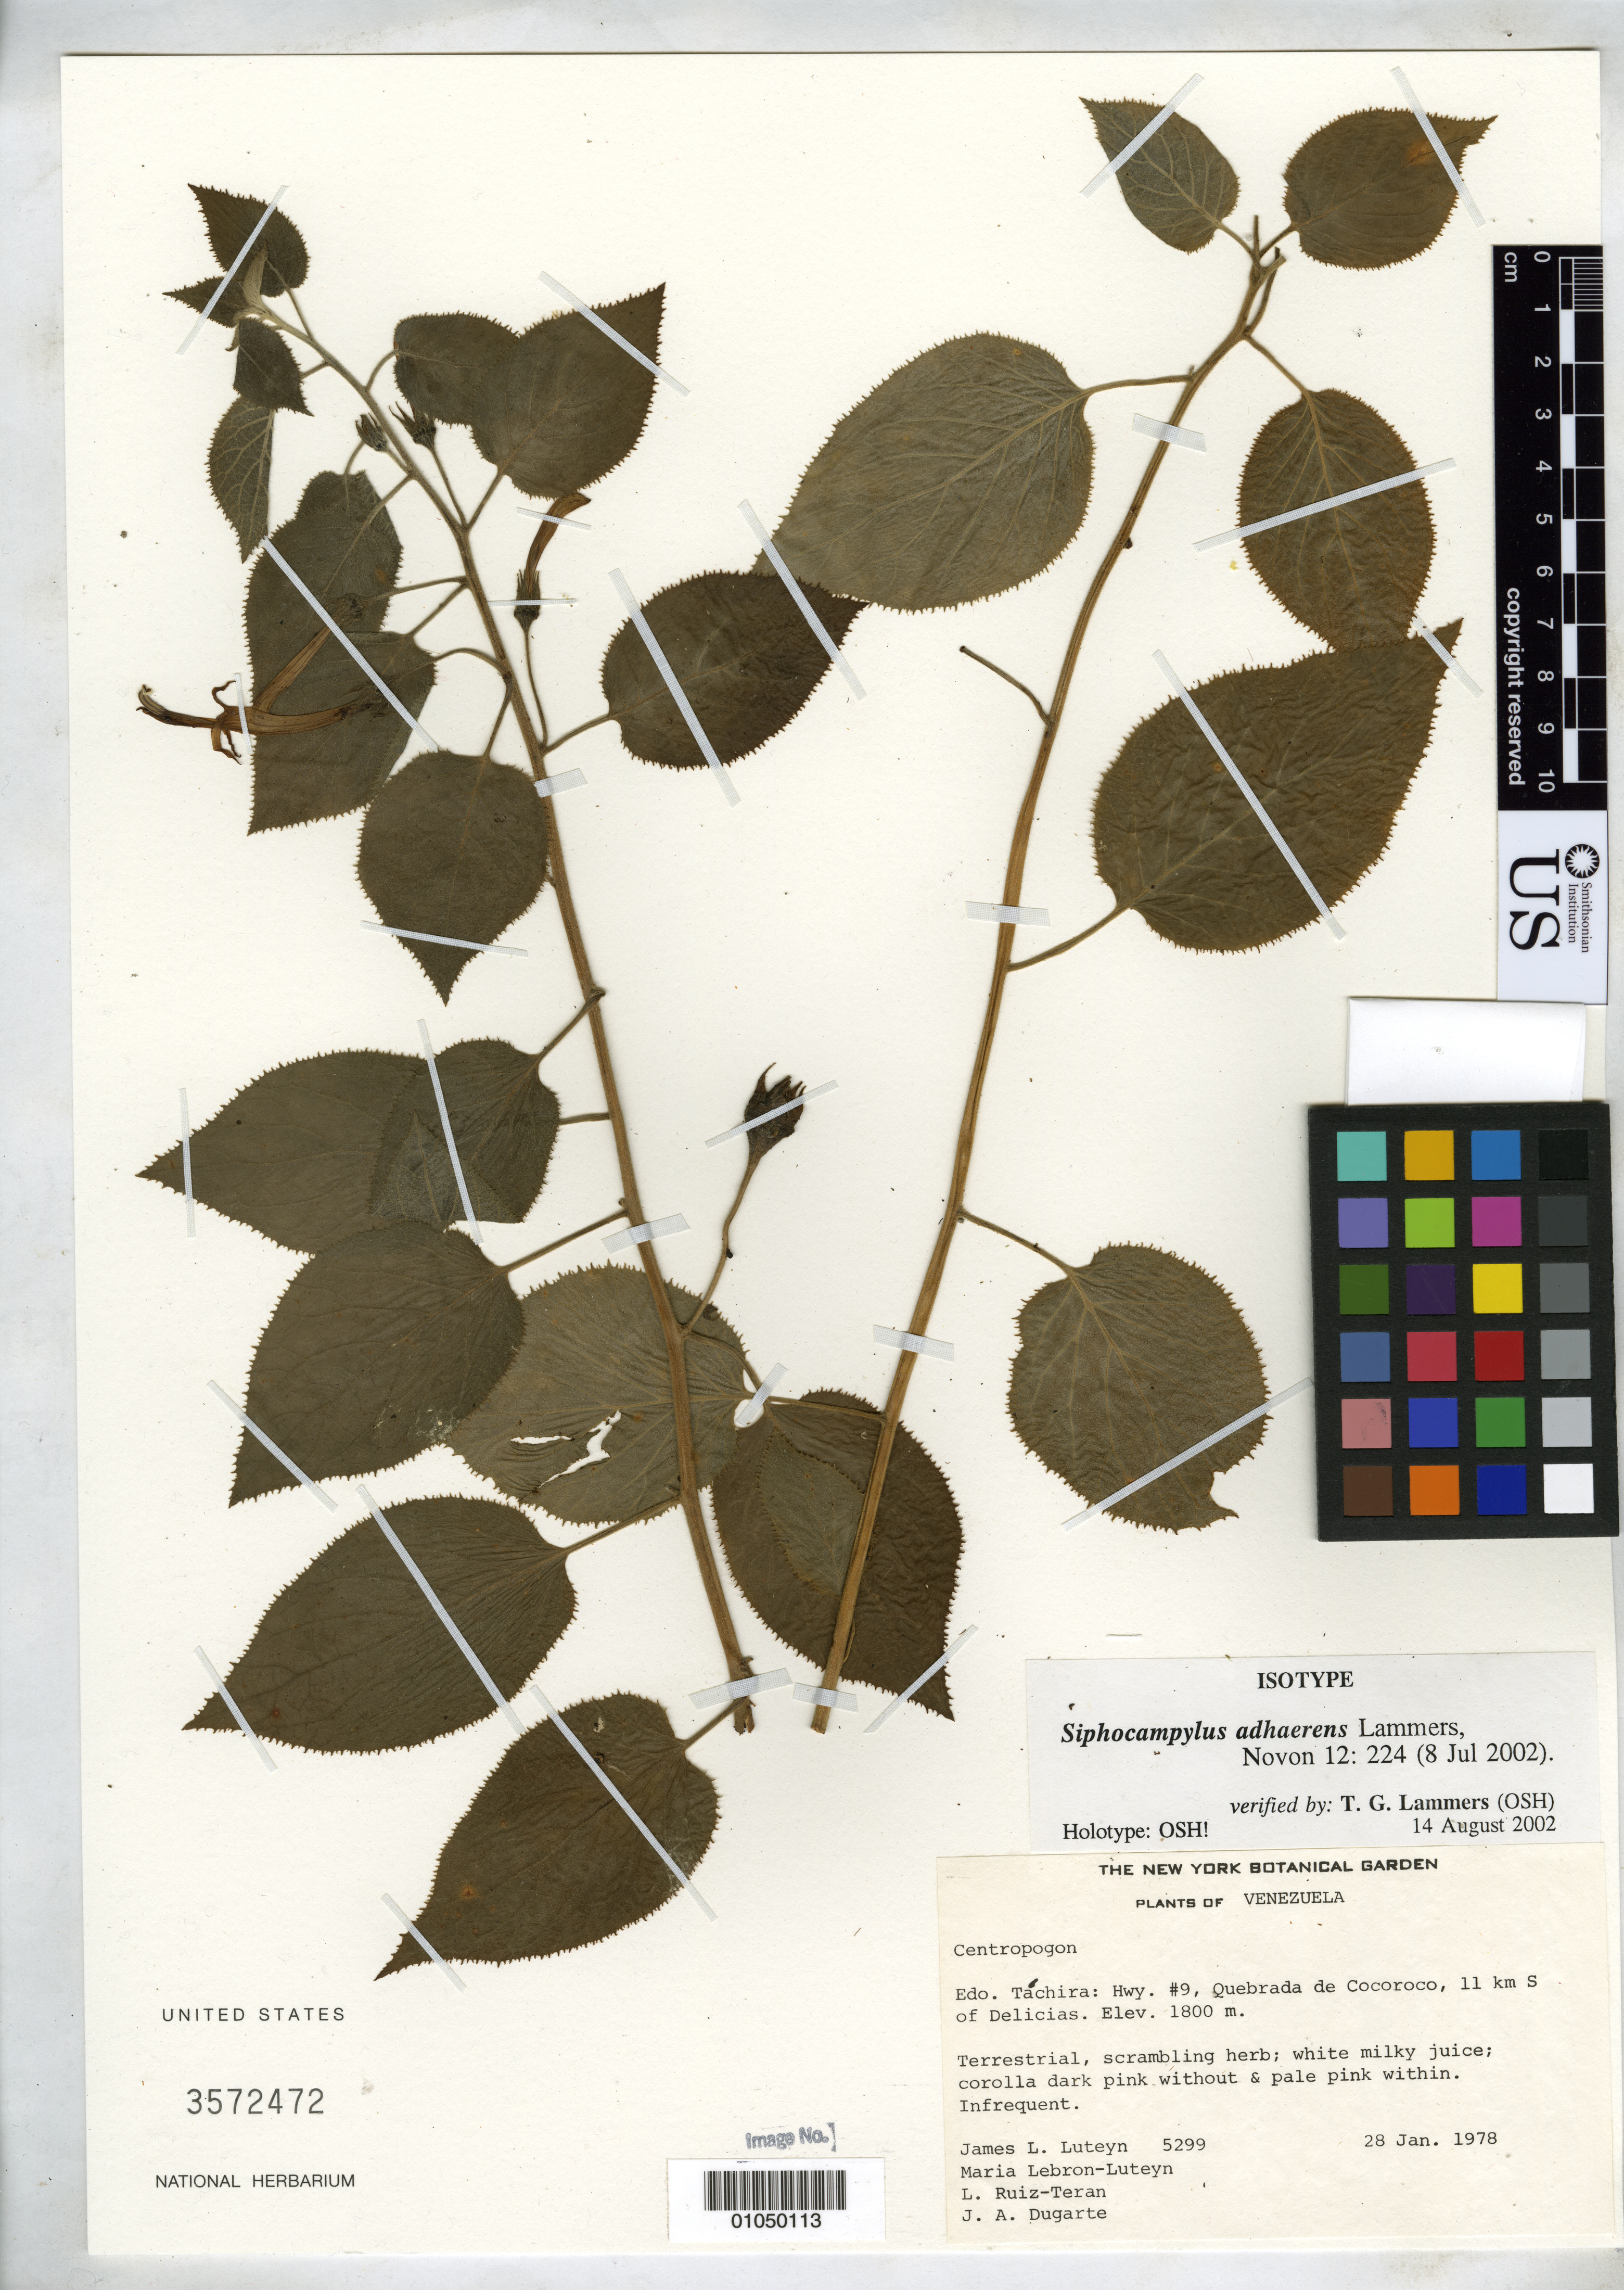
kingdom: Plantae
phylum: Tracheophyta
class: Magnoliopsida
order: Asterales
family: Campanulaceae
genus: Siphocampylus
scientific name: Siphocampylus adhaerens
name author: Lammers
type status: Isotype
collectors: J. L. Luteyn, M. L. Lebrón-Luteyn, L. E. Ruíz-Terán & J. Dugarte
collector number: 5299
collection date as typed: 28 Jan 1978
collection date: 1978-01-28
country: Venezuela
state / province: Táchira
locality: Edo. Táchira: Hwy. #9, Quebrada de Cocoroco, 11 km S of Delicias.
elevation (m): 1800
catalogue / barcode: US 3572472